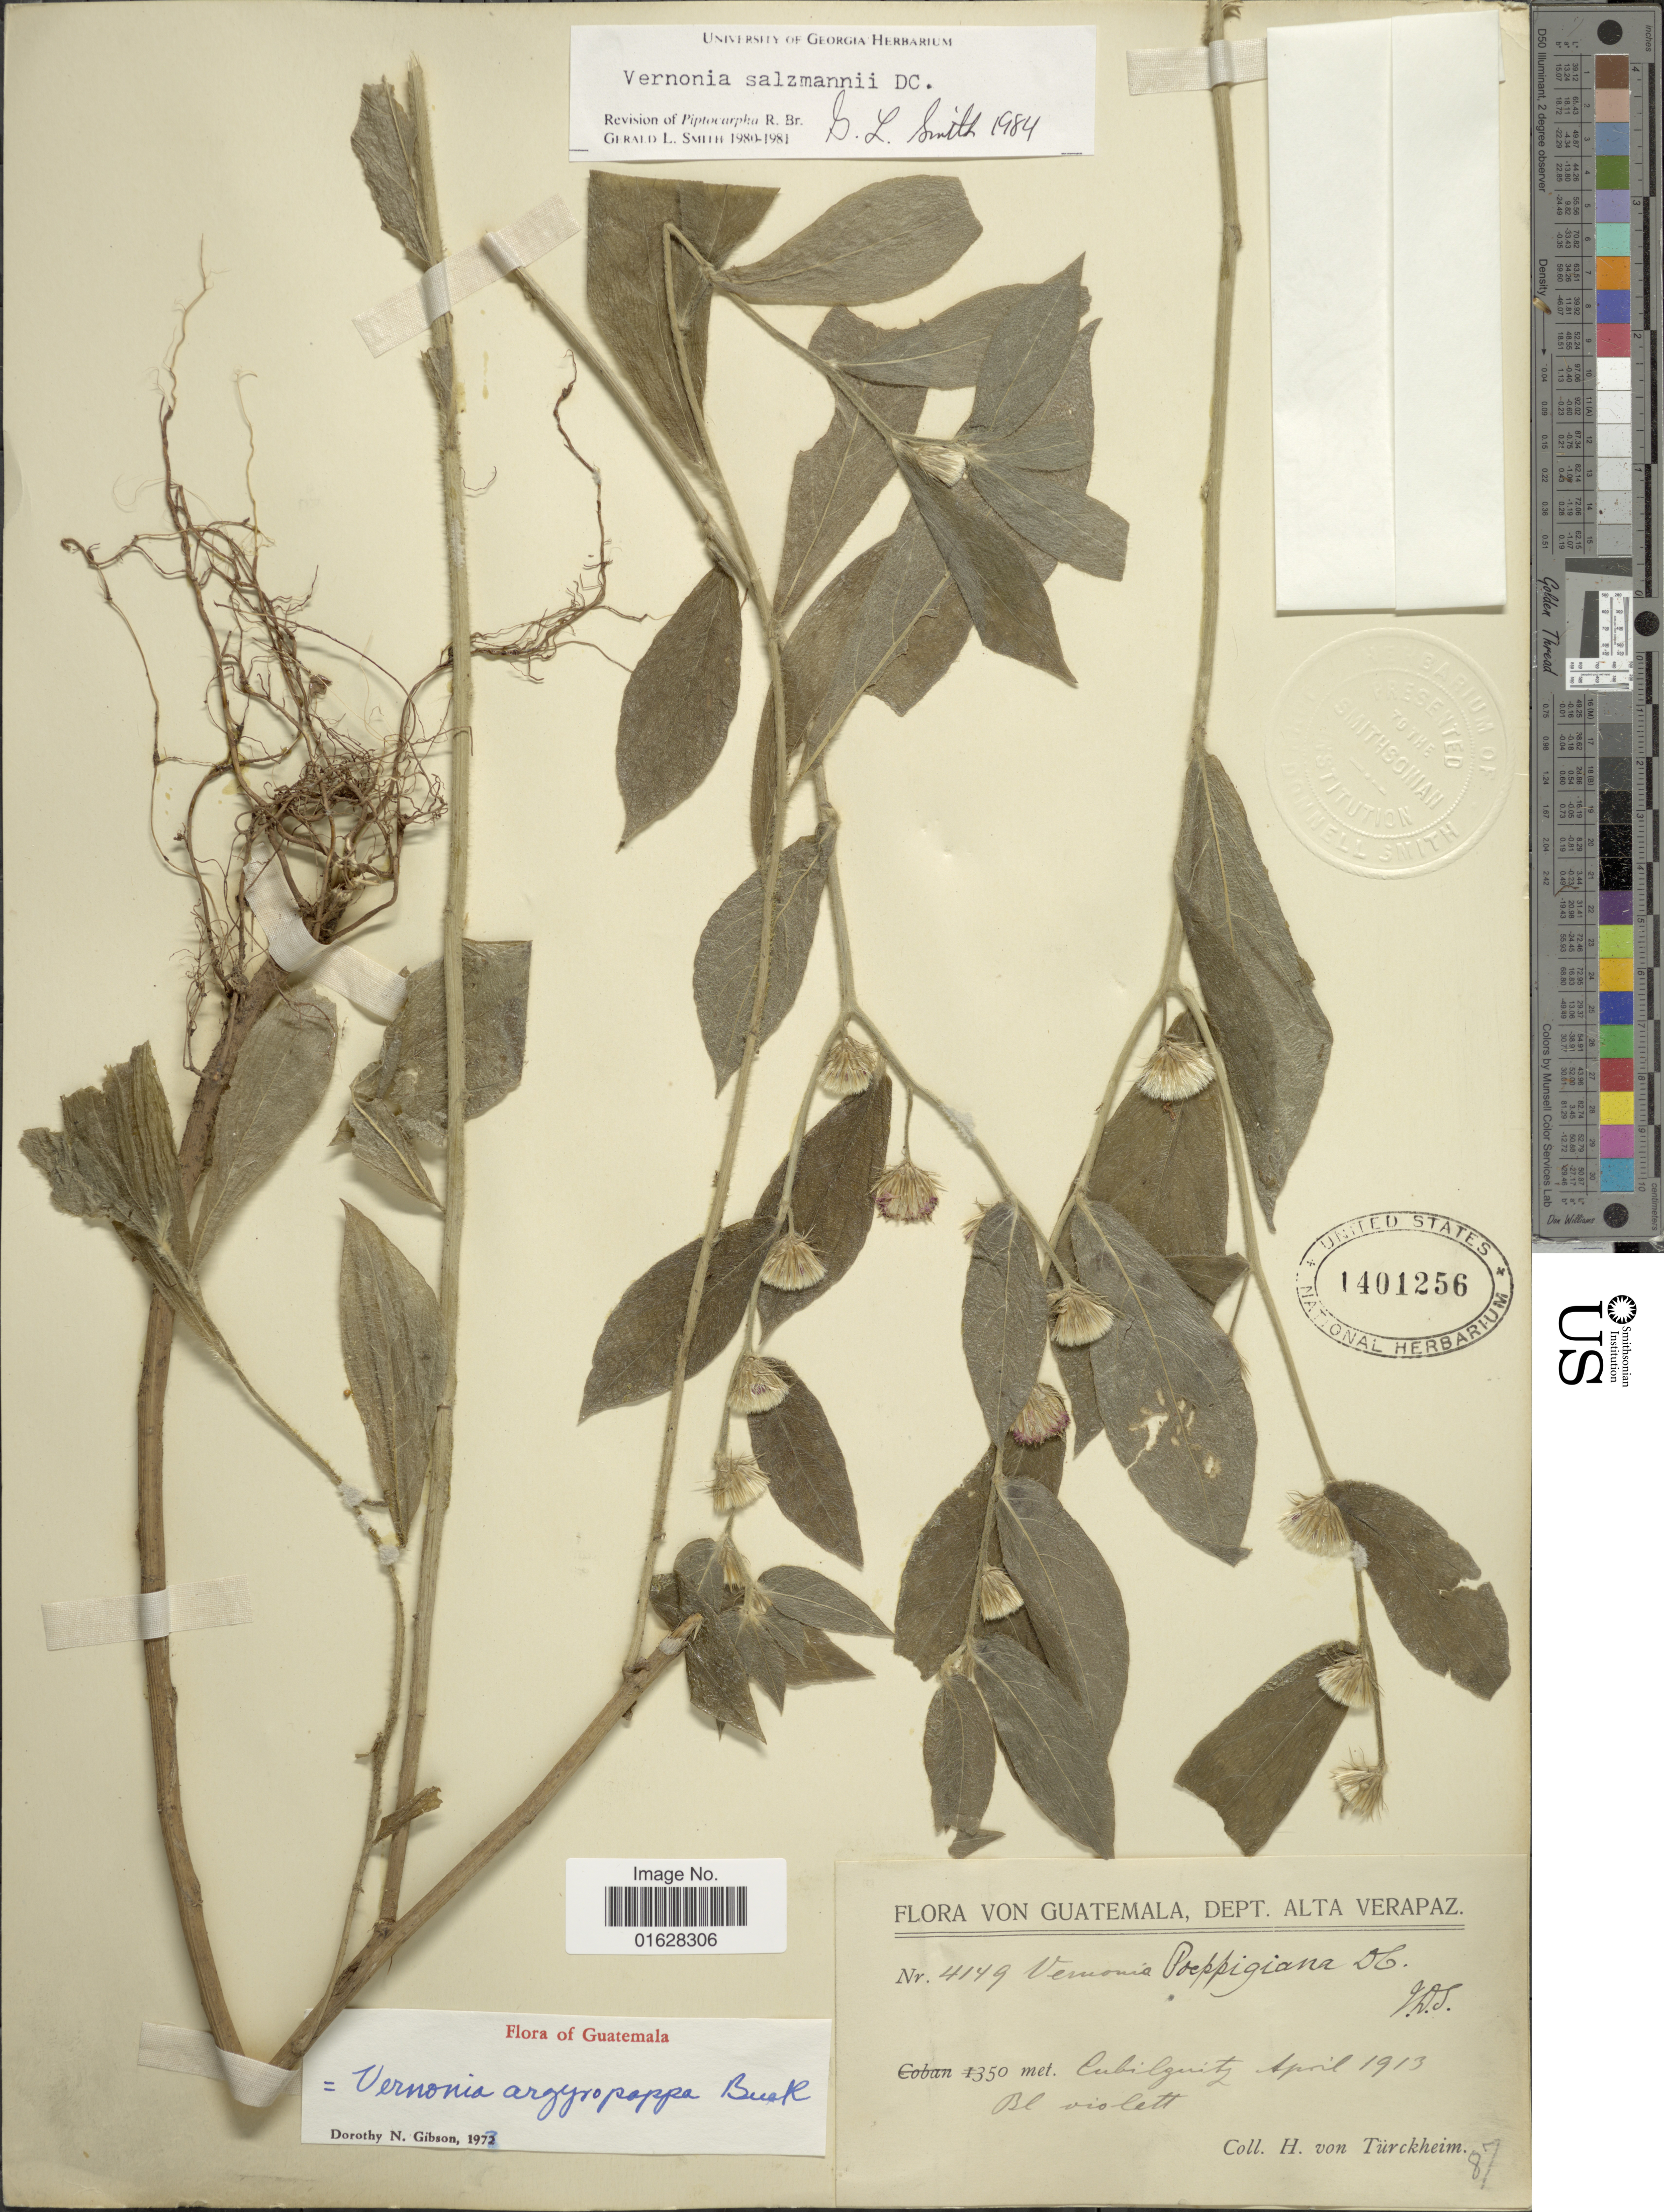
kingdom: Plantae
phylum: Tracheophyta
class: Magnoliopsida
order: Asterales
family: Asteraceae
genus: Lepidaploa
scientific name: Lepidaploa salzmannii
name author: (DC.) H. Rob.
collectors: H. von Türckheim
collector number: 4149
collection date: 1913-04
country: Guatemala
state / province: Alta Verapaz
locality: Dept. Alta Verapaz, Cubilquitz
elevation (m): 1350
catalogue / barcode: US 1401256